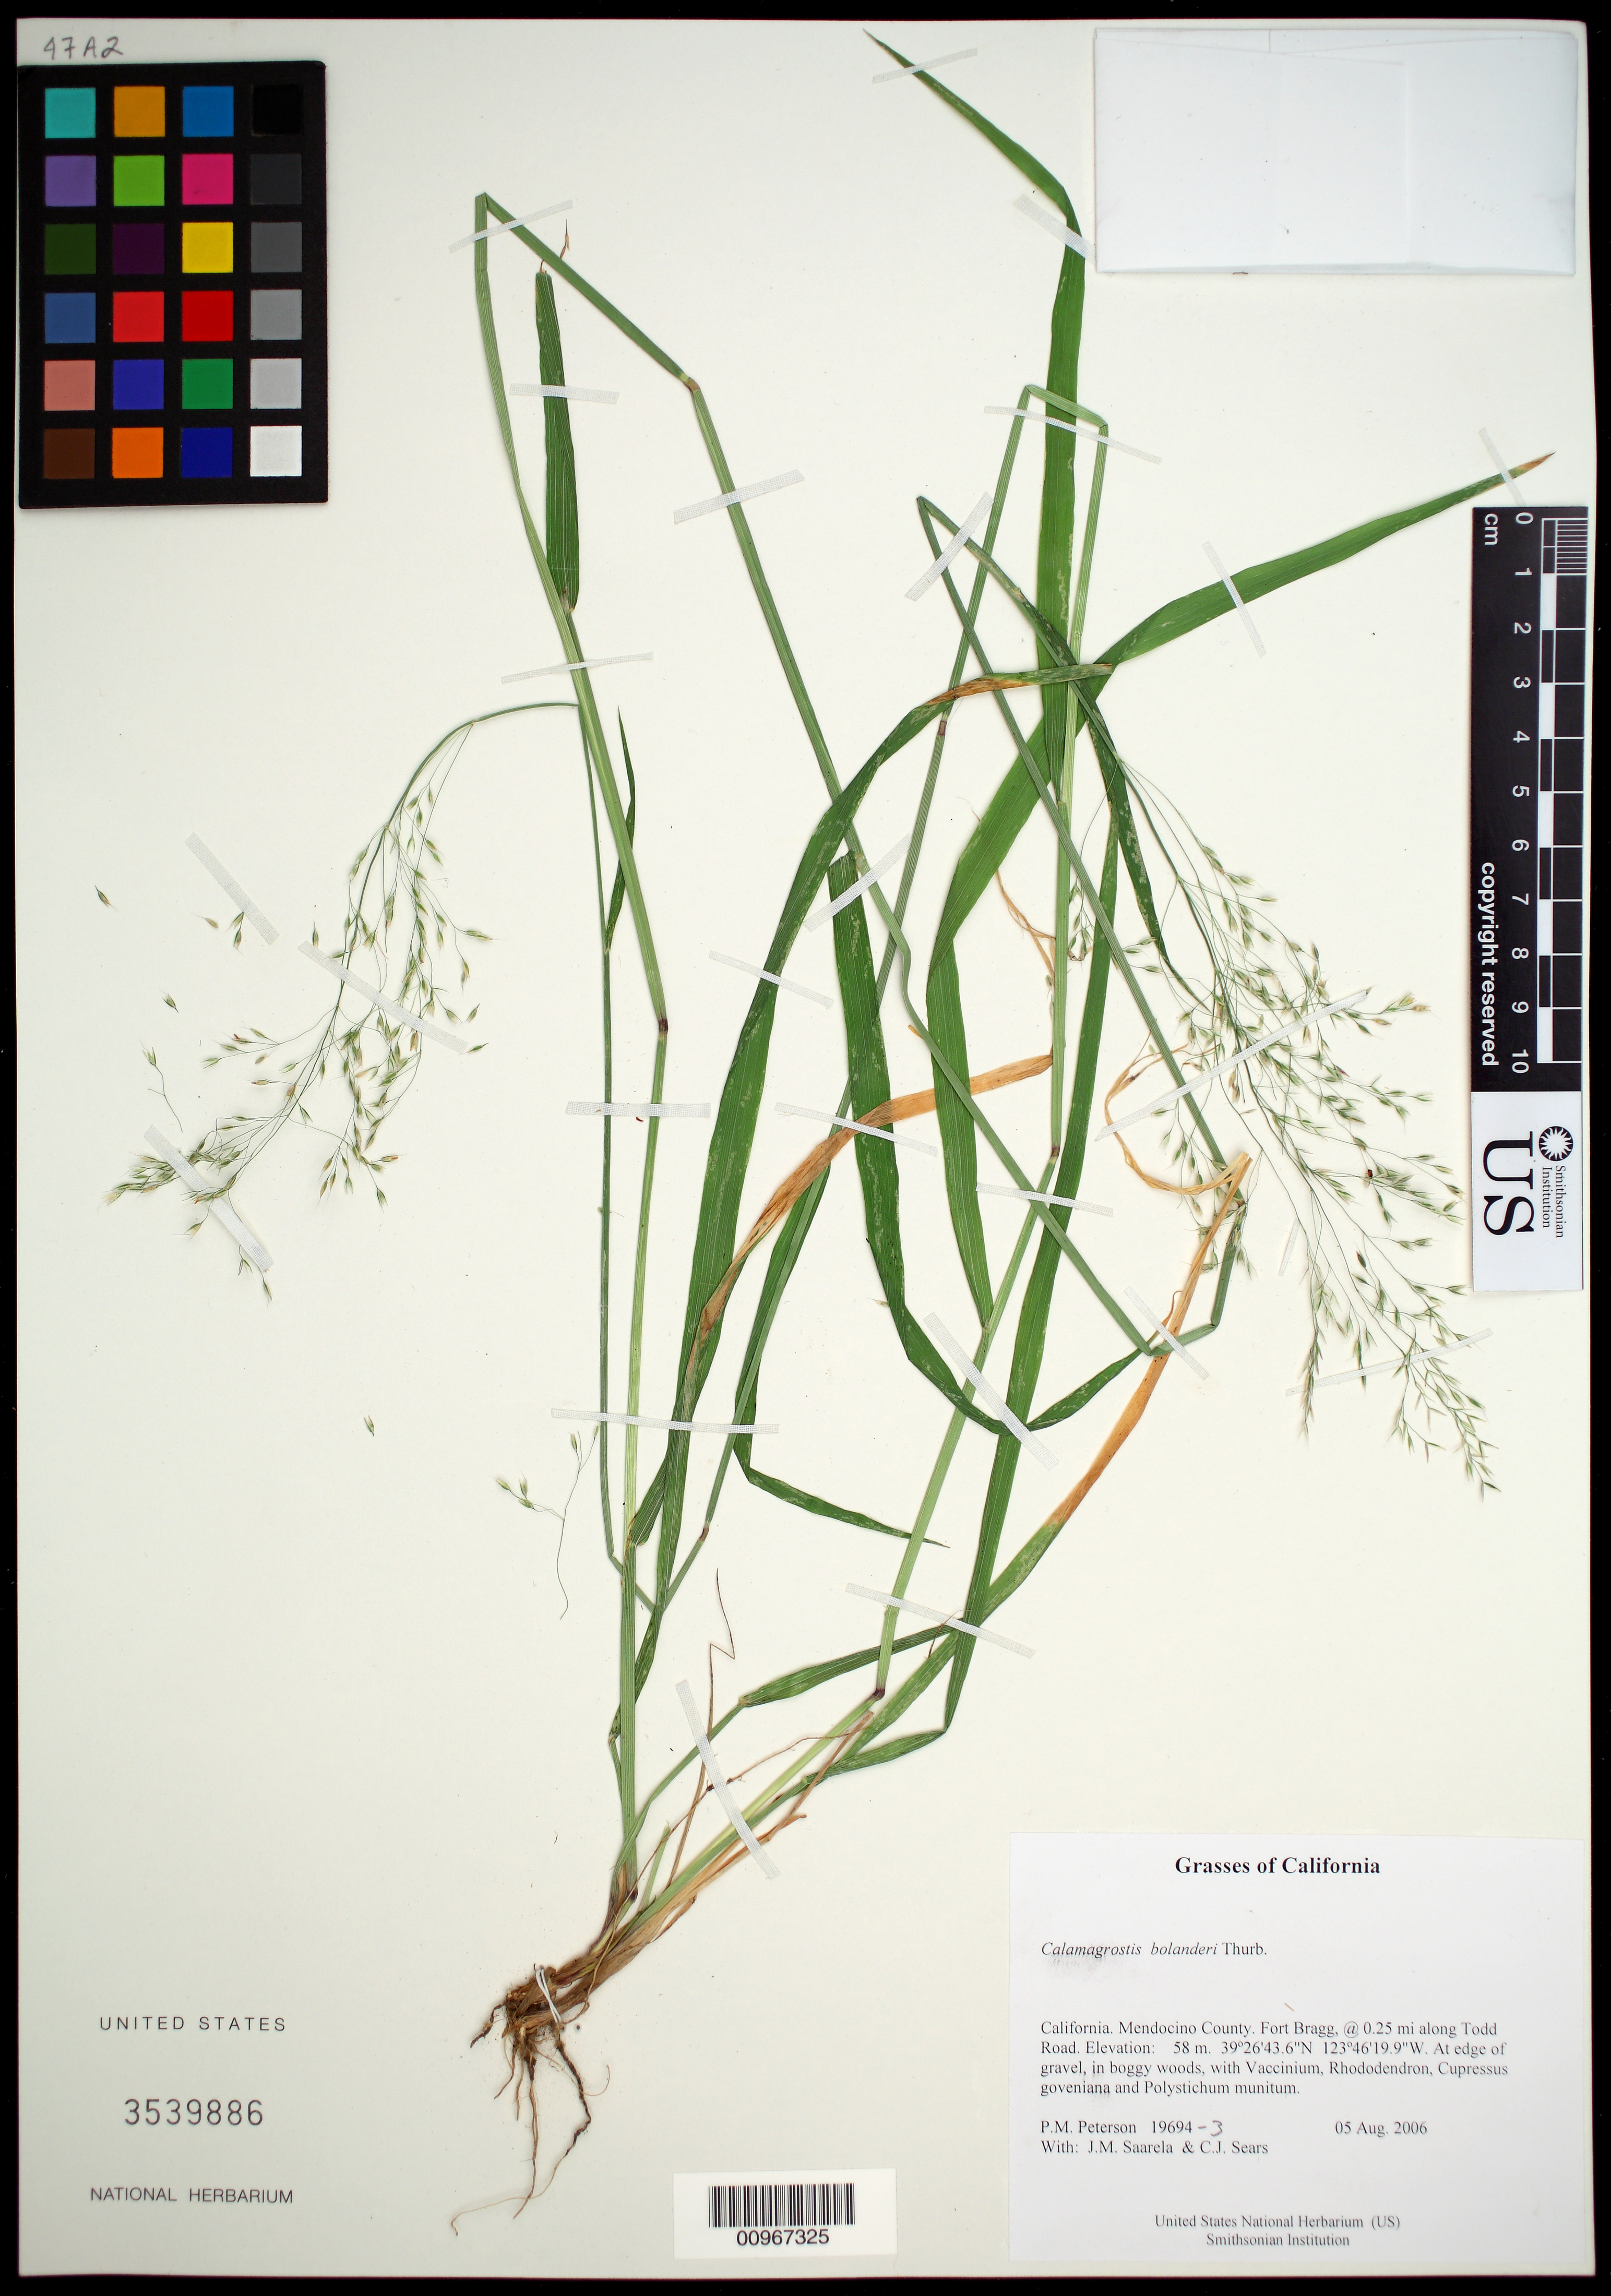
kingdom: Plantae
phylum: Tracheophyta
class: Liliopsida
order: Poales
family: Poaceae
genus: Calamagrostis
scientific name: Calamagrostis bolanderi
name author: Thurb.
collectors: P. M. Peterson, J. Saarela & C. Sears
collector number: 19694-3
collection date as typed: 05 Aug 2006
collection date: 2006-08-05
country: United States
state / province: California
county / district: Mendocino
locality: Fort Bragg, 0.25 mi along Todd Road.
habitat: At edge of gravel, in boggy woods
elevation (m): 58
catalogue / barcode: US 3539886